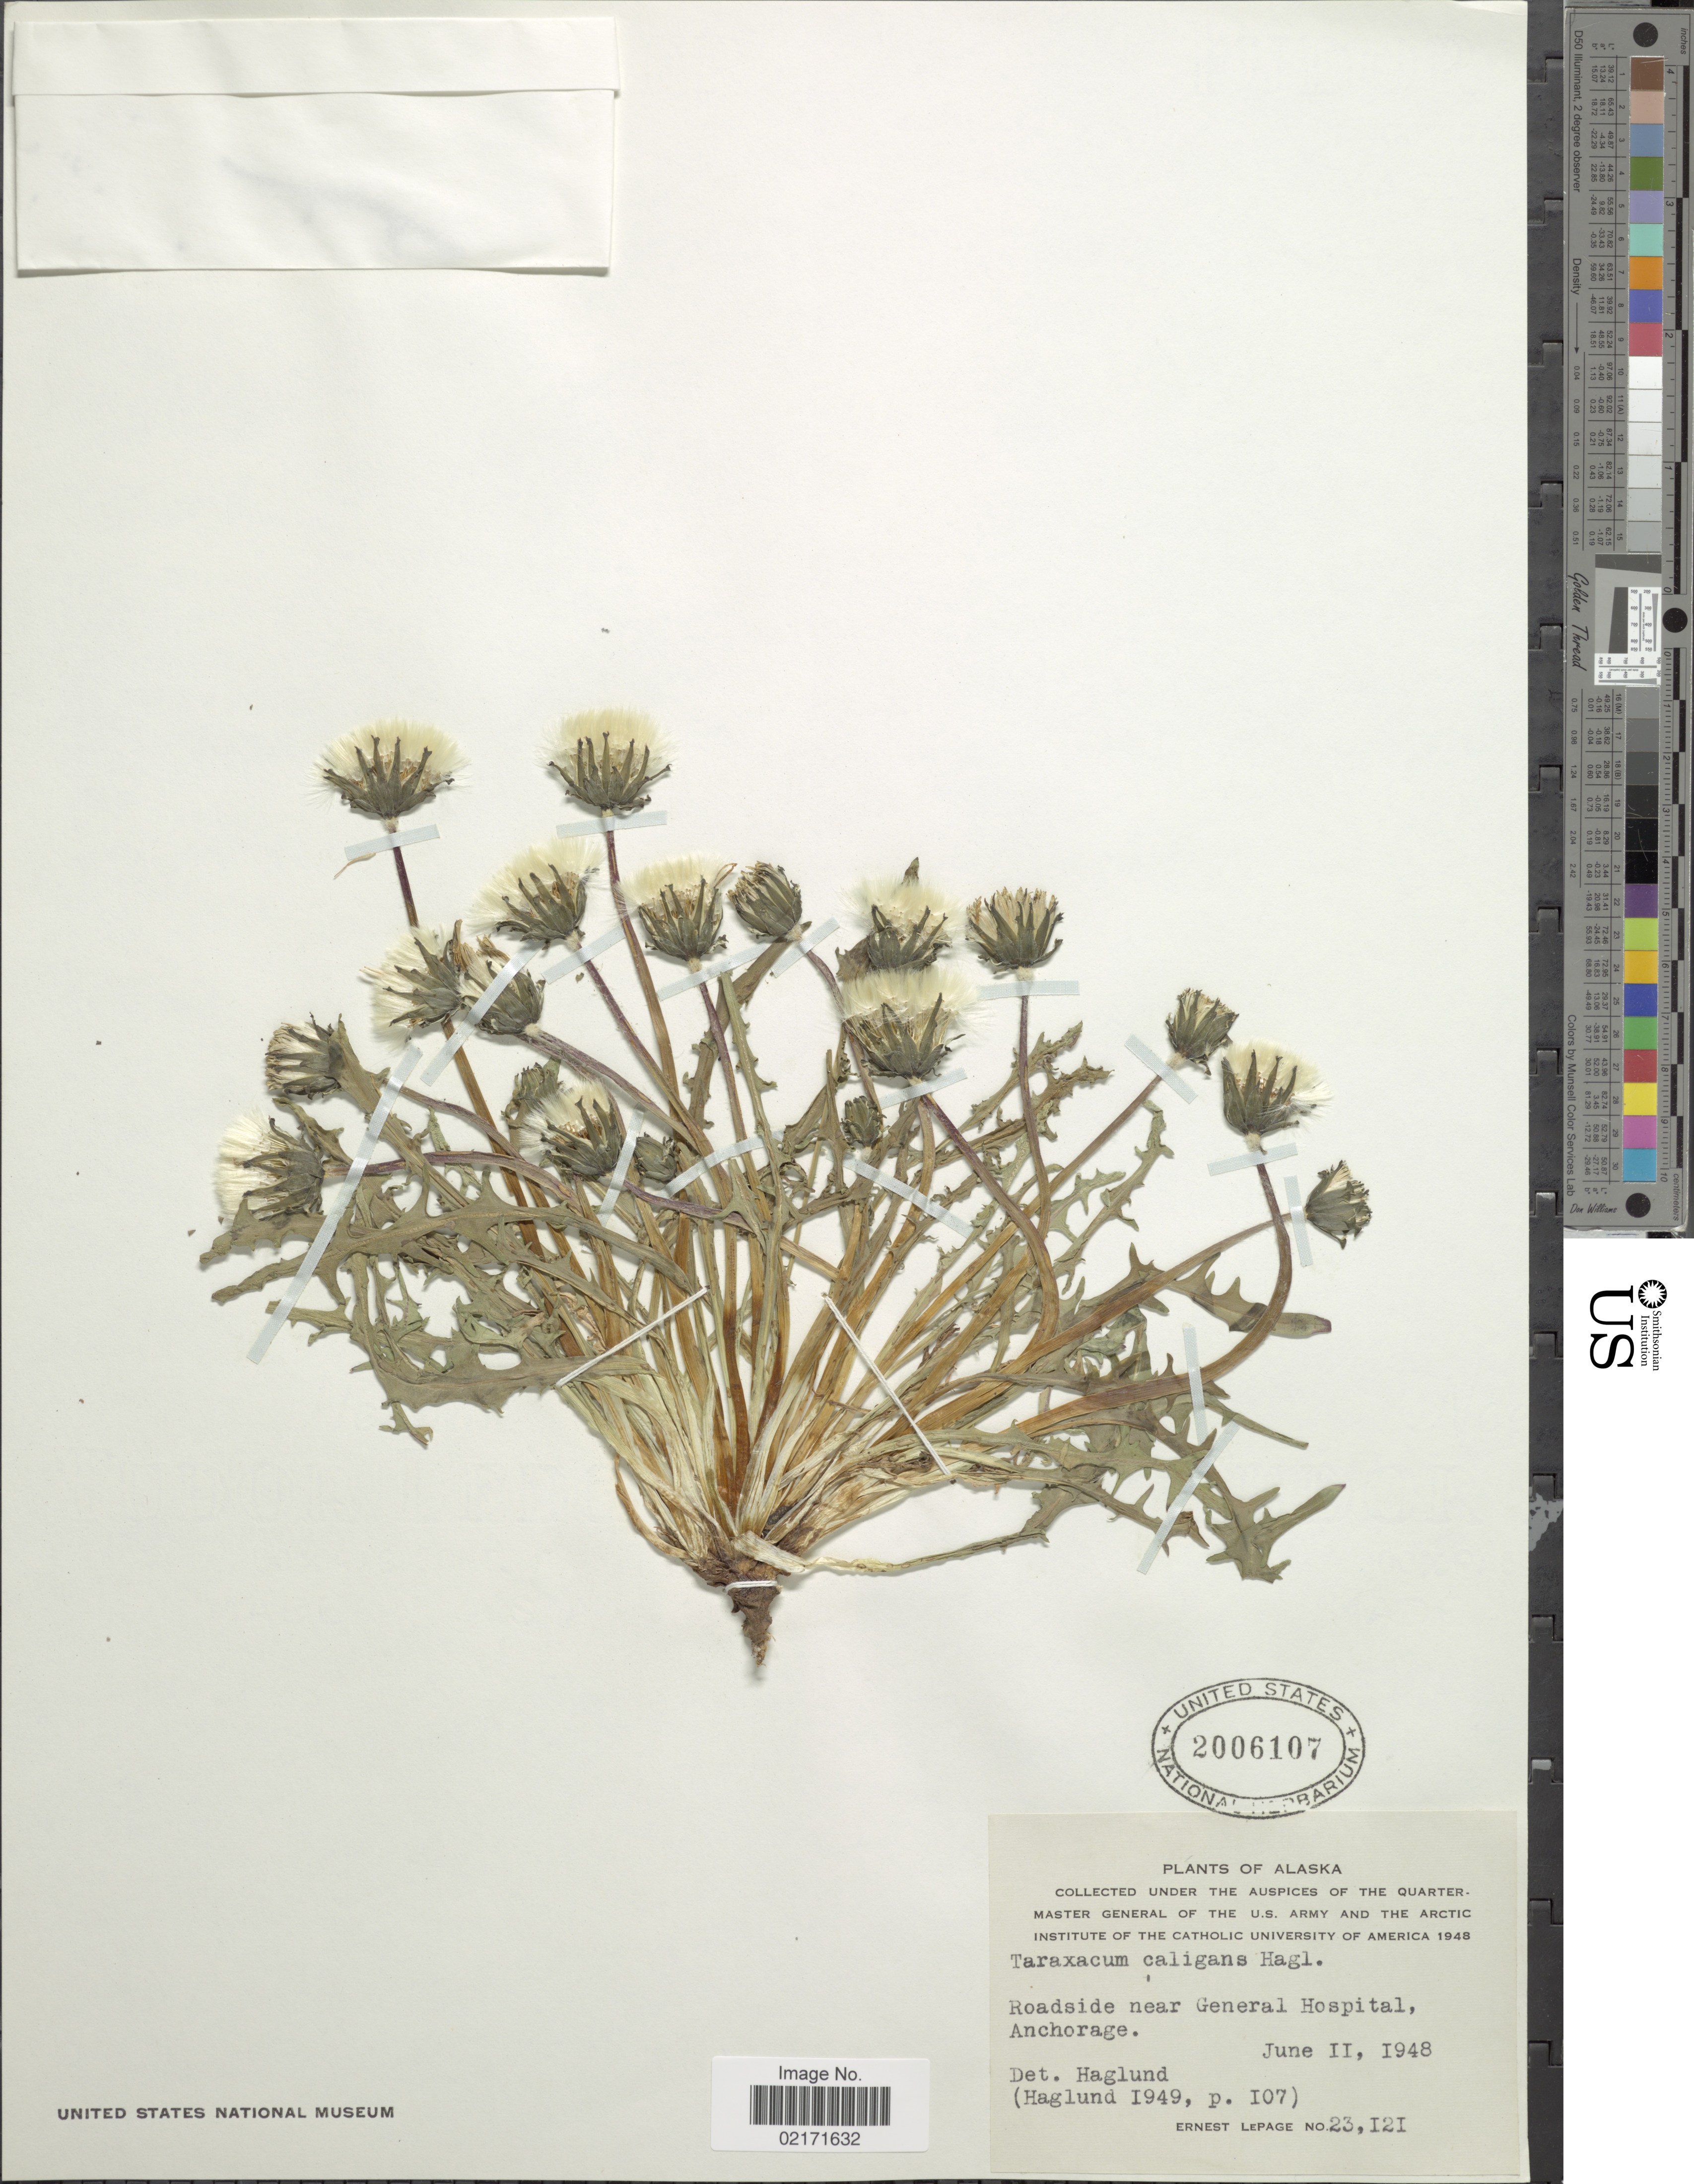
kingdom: Plantae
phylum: Tracheophyta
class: Magnoliopsida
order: Asterales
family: Asteraceae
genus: Taraxacum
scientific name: Taraxacum caligans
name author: G.E. Haglund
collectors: E. Lepage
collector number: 23121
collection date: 1948-06-11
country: United States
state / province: Alaska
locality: Roadside near General Hospital, Anchorage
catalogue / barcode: US 2006107